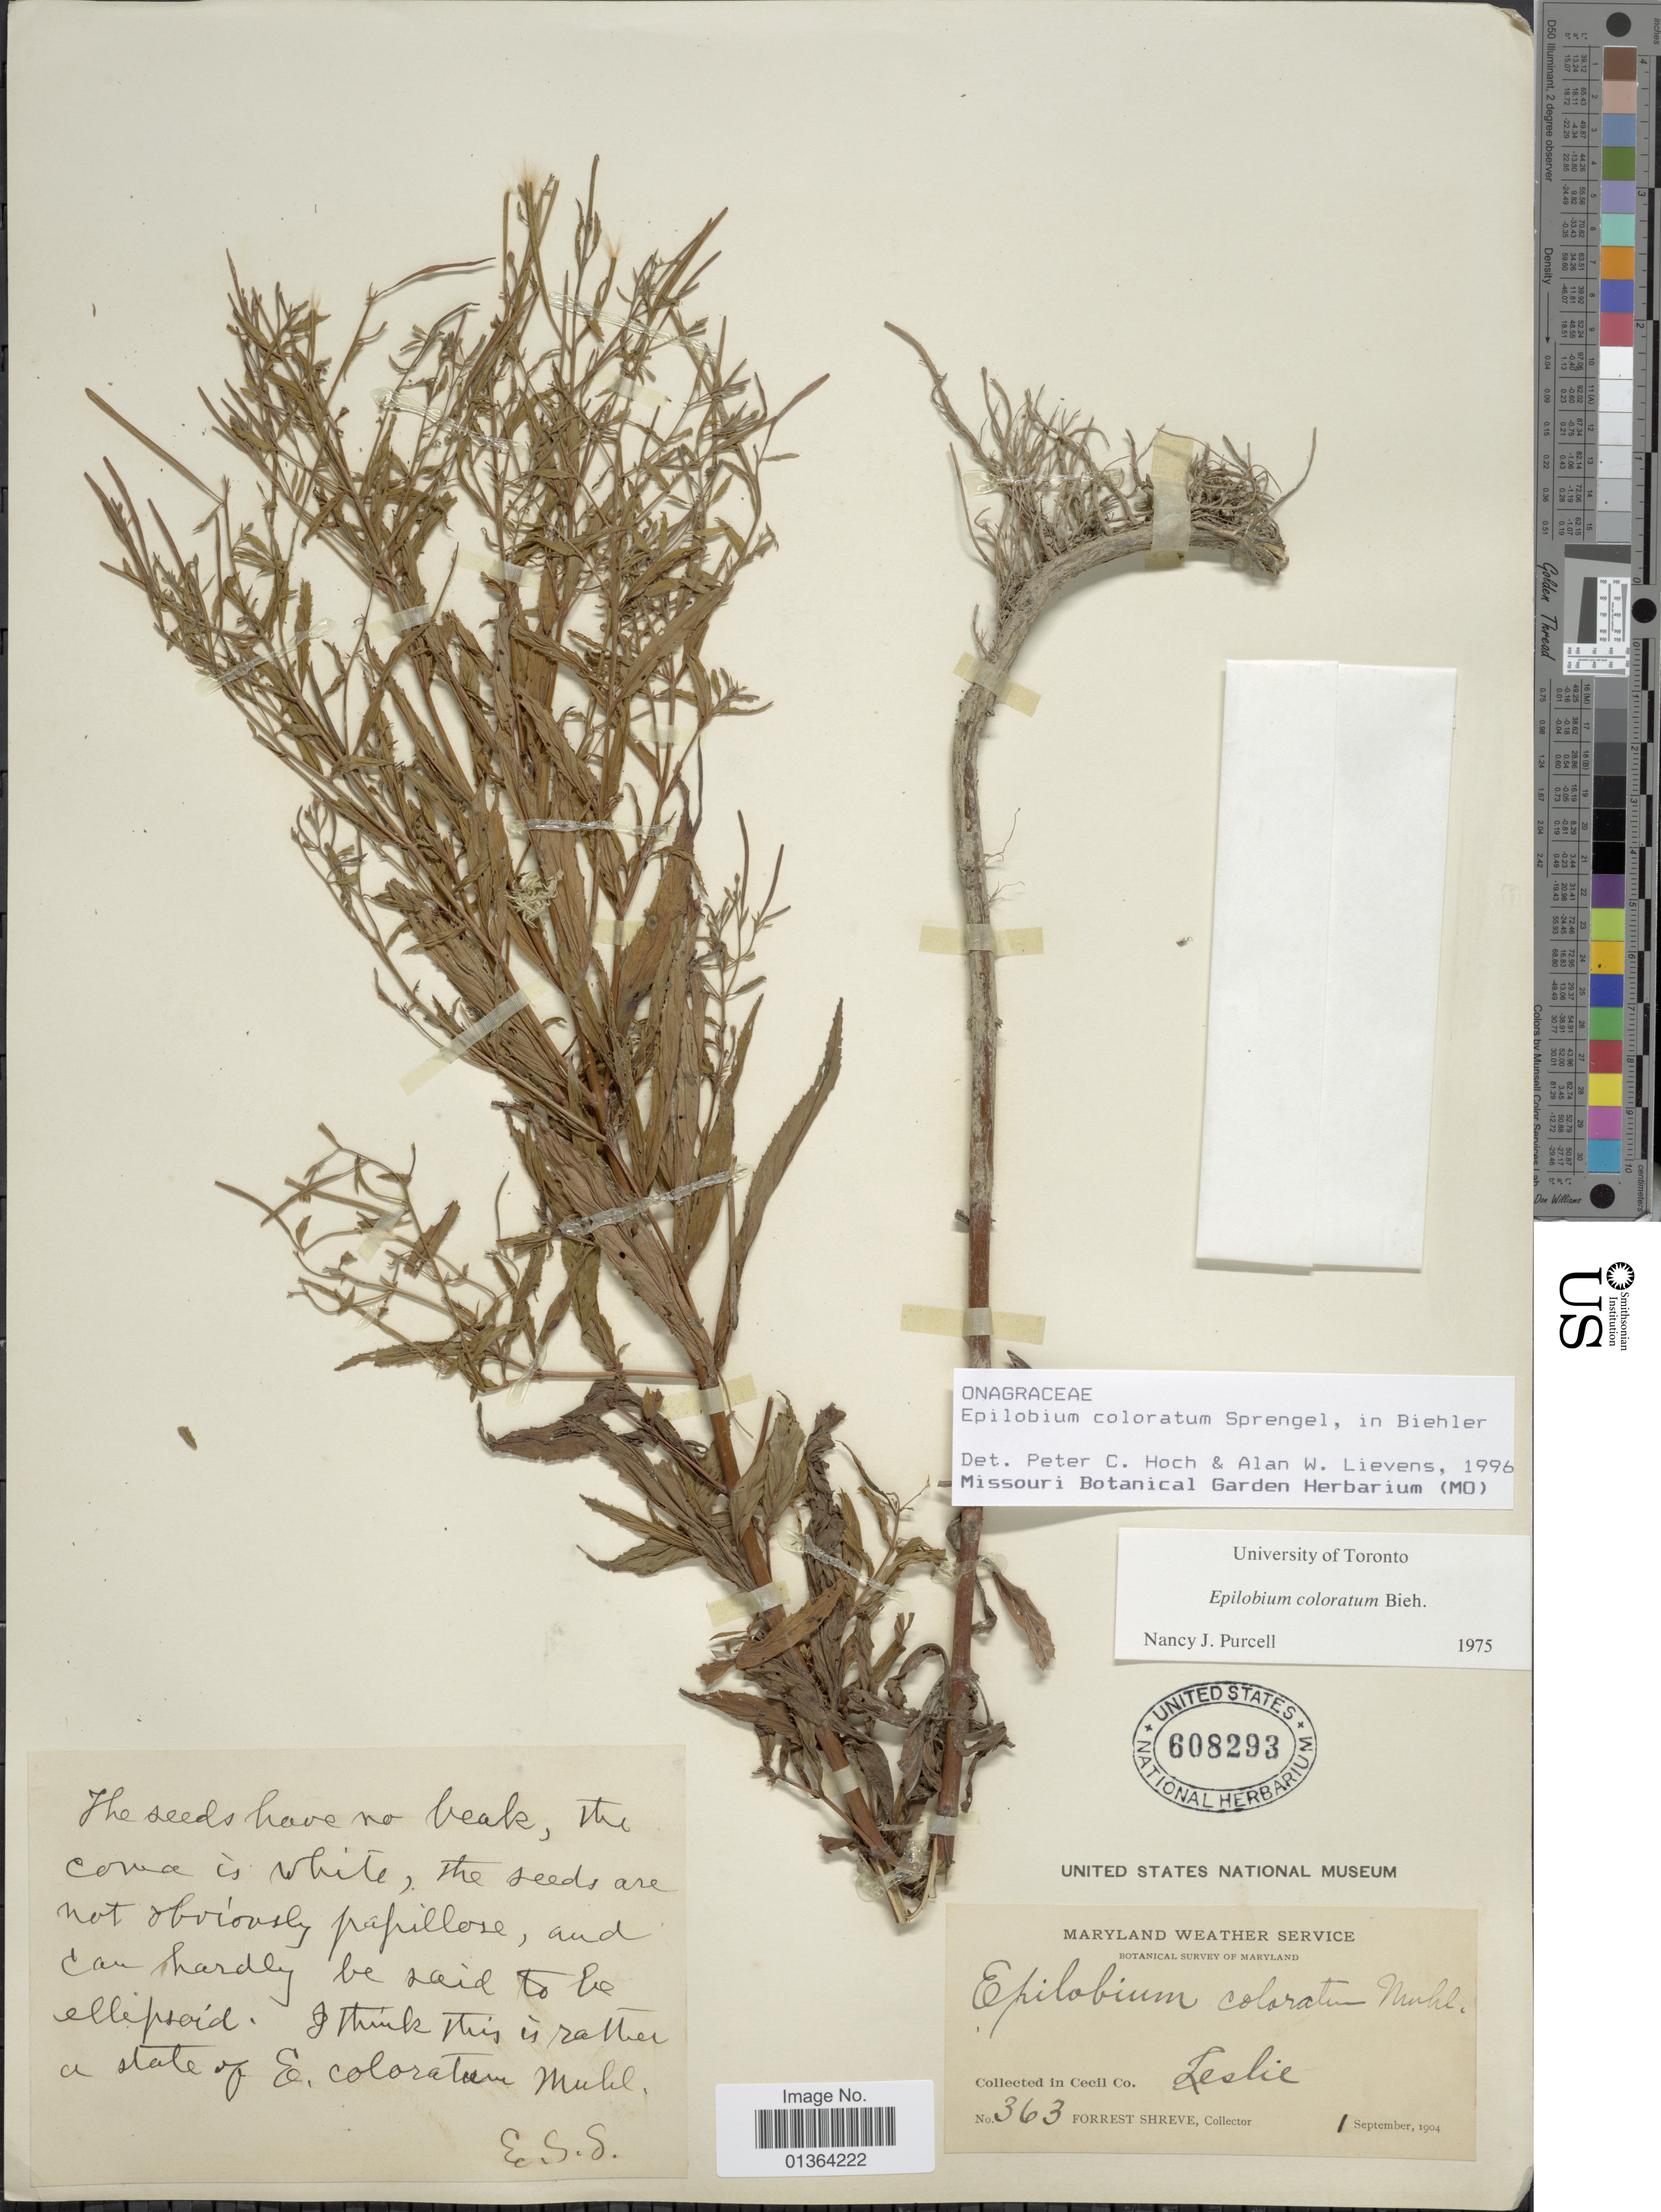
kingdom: Plantae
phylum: Tracheophyta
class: Magnoliopsida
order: Myrtales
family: Onagraceae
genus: Epilobium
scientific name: Epilobium coloratum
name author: Biehler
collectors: F. Shreve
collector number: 363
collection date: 1904-09-01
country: United States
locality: Cecil Co. Leslie.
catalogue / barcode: US 608293